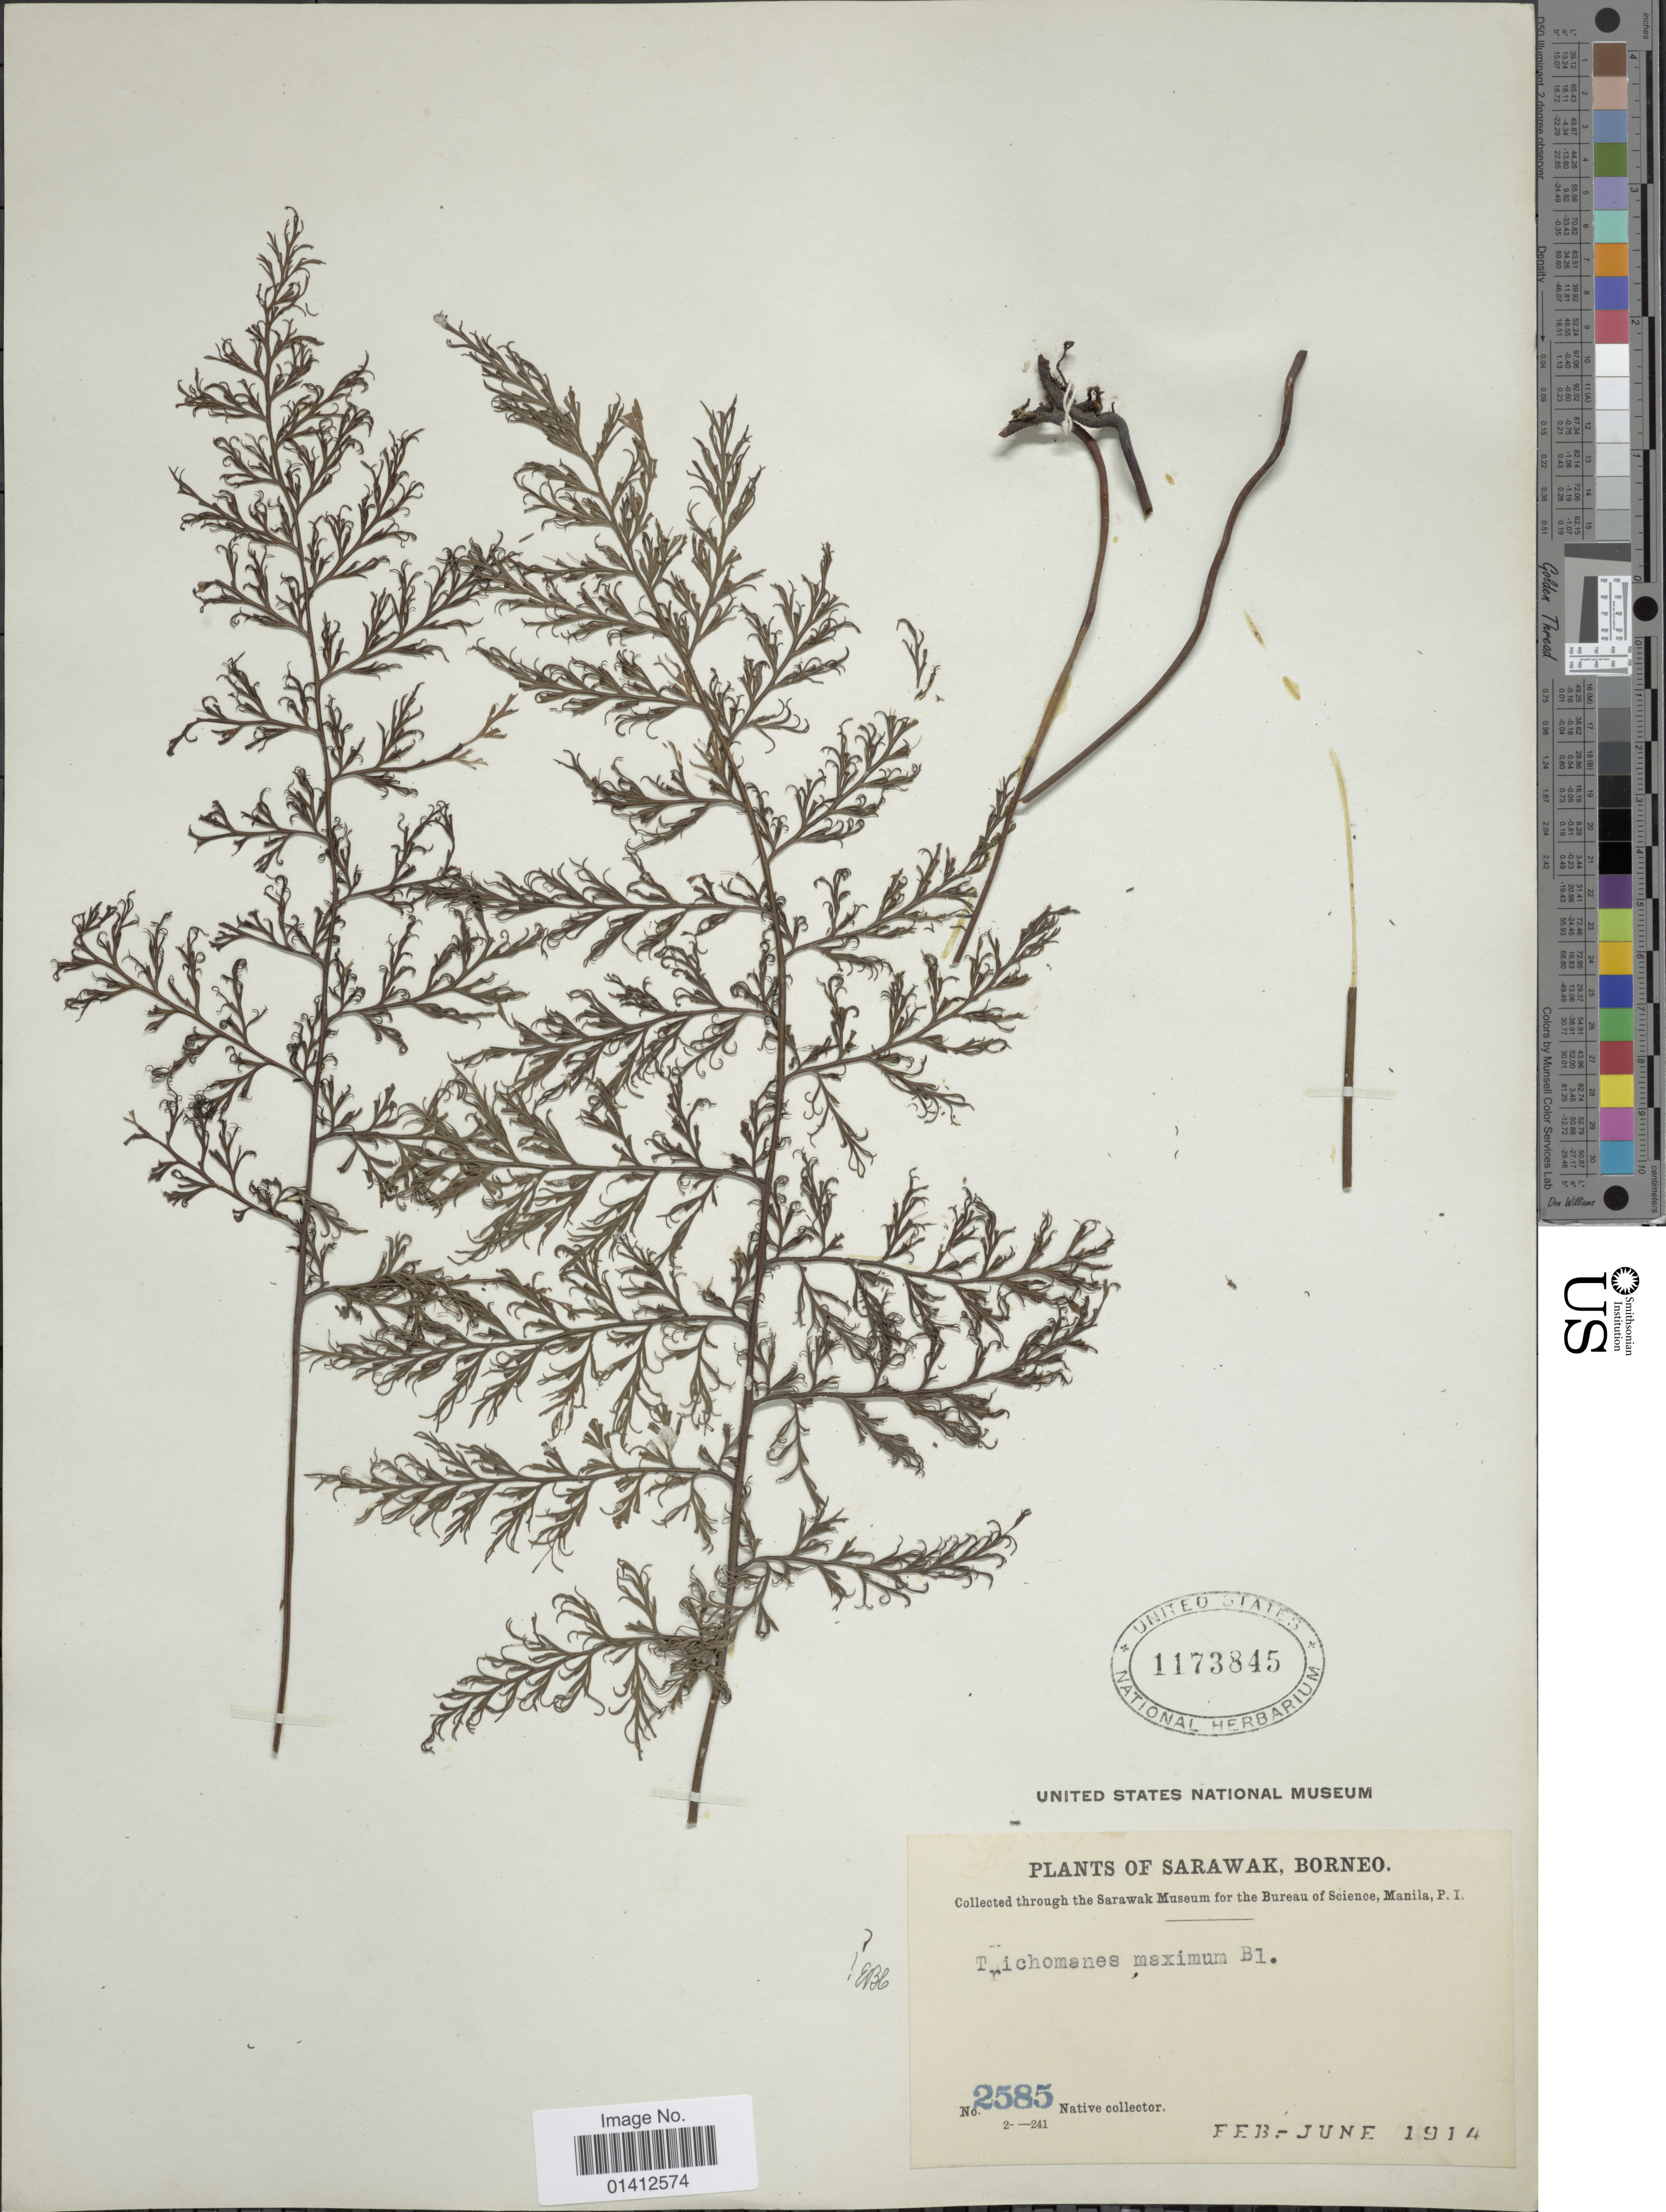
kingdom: Plantae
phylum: Tracheophyta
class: Polypodiopsida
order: Hymenophyllales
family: Hymenophyllaceae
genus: Vandenboschia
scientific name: Vandenboschia maxima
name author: (Blume) Copel.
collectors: Native collector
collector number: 2585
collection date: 1914-02/1914-06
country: Malaysia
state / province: Sarawak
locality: Borneo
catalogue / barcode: US 1173845